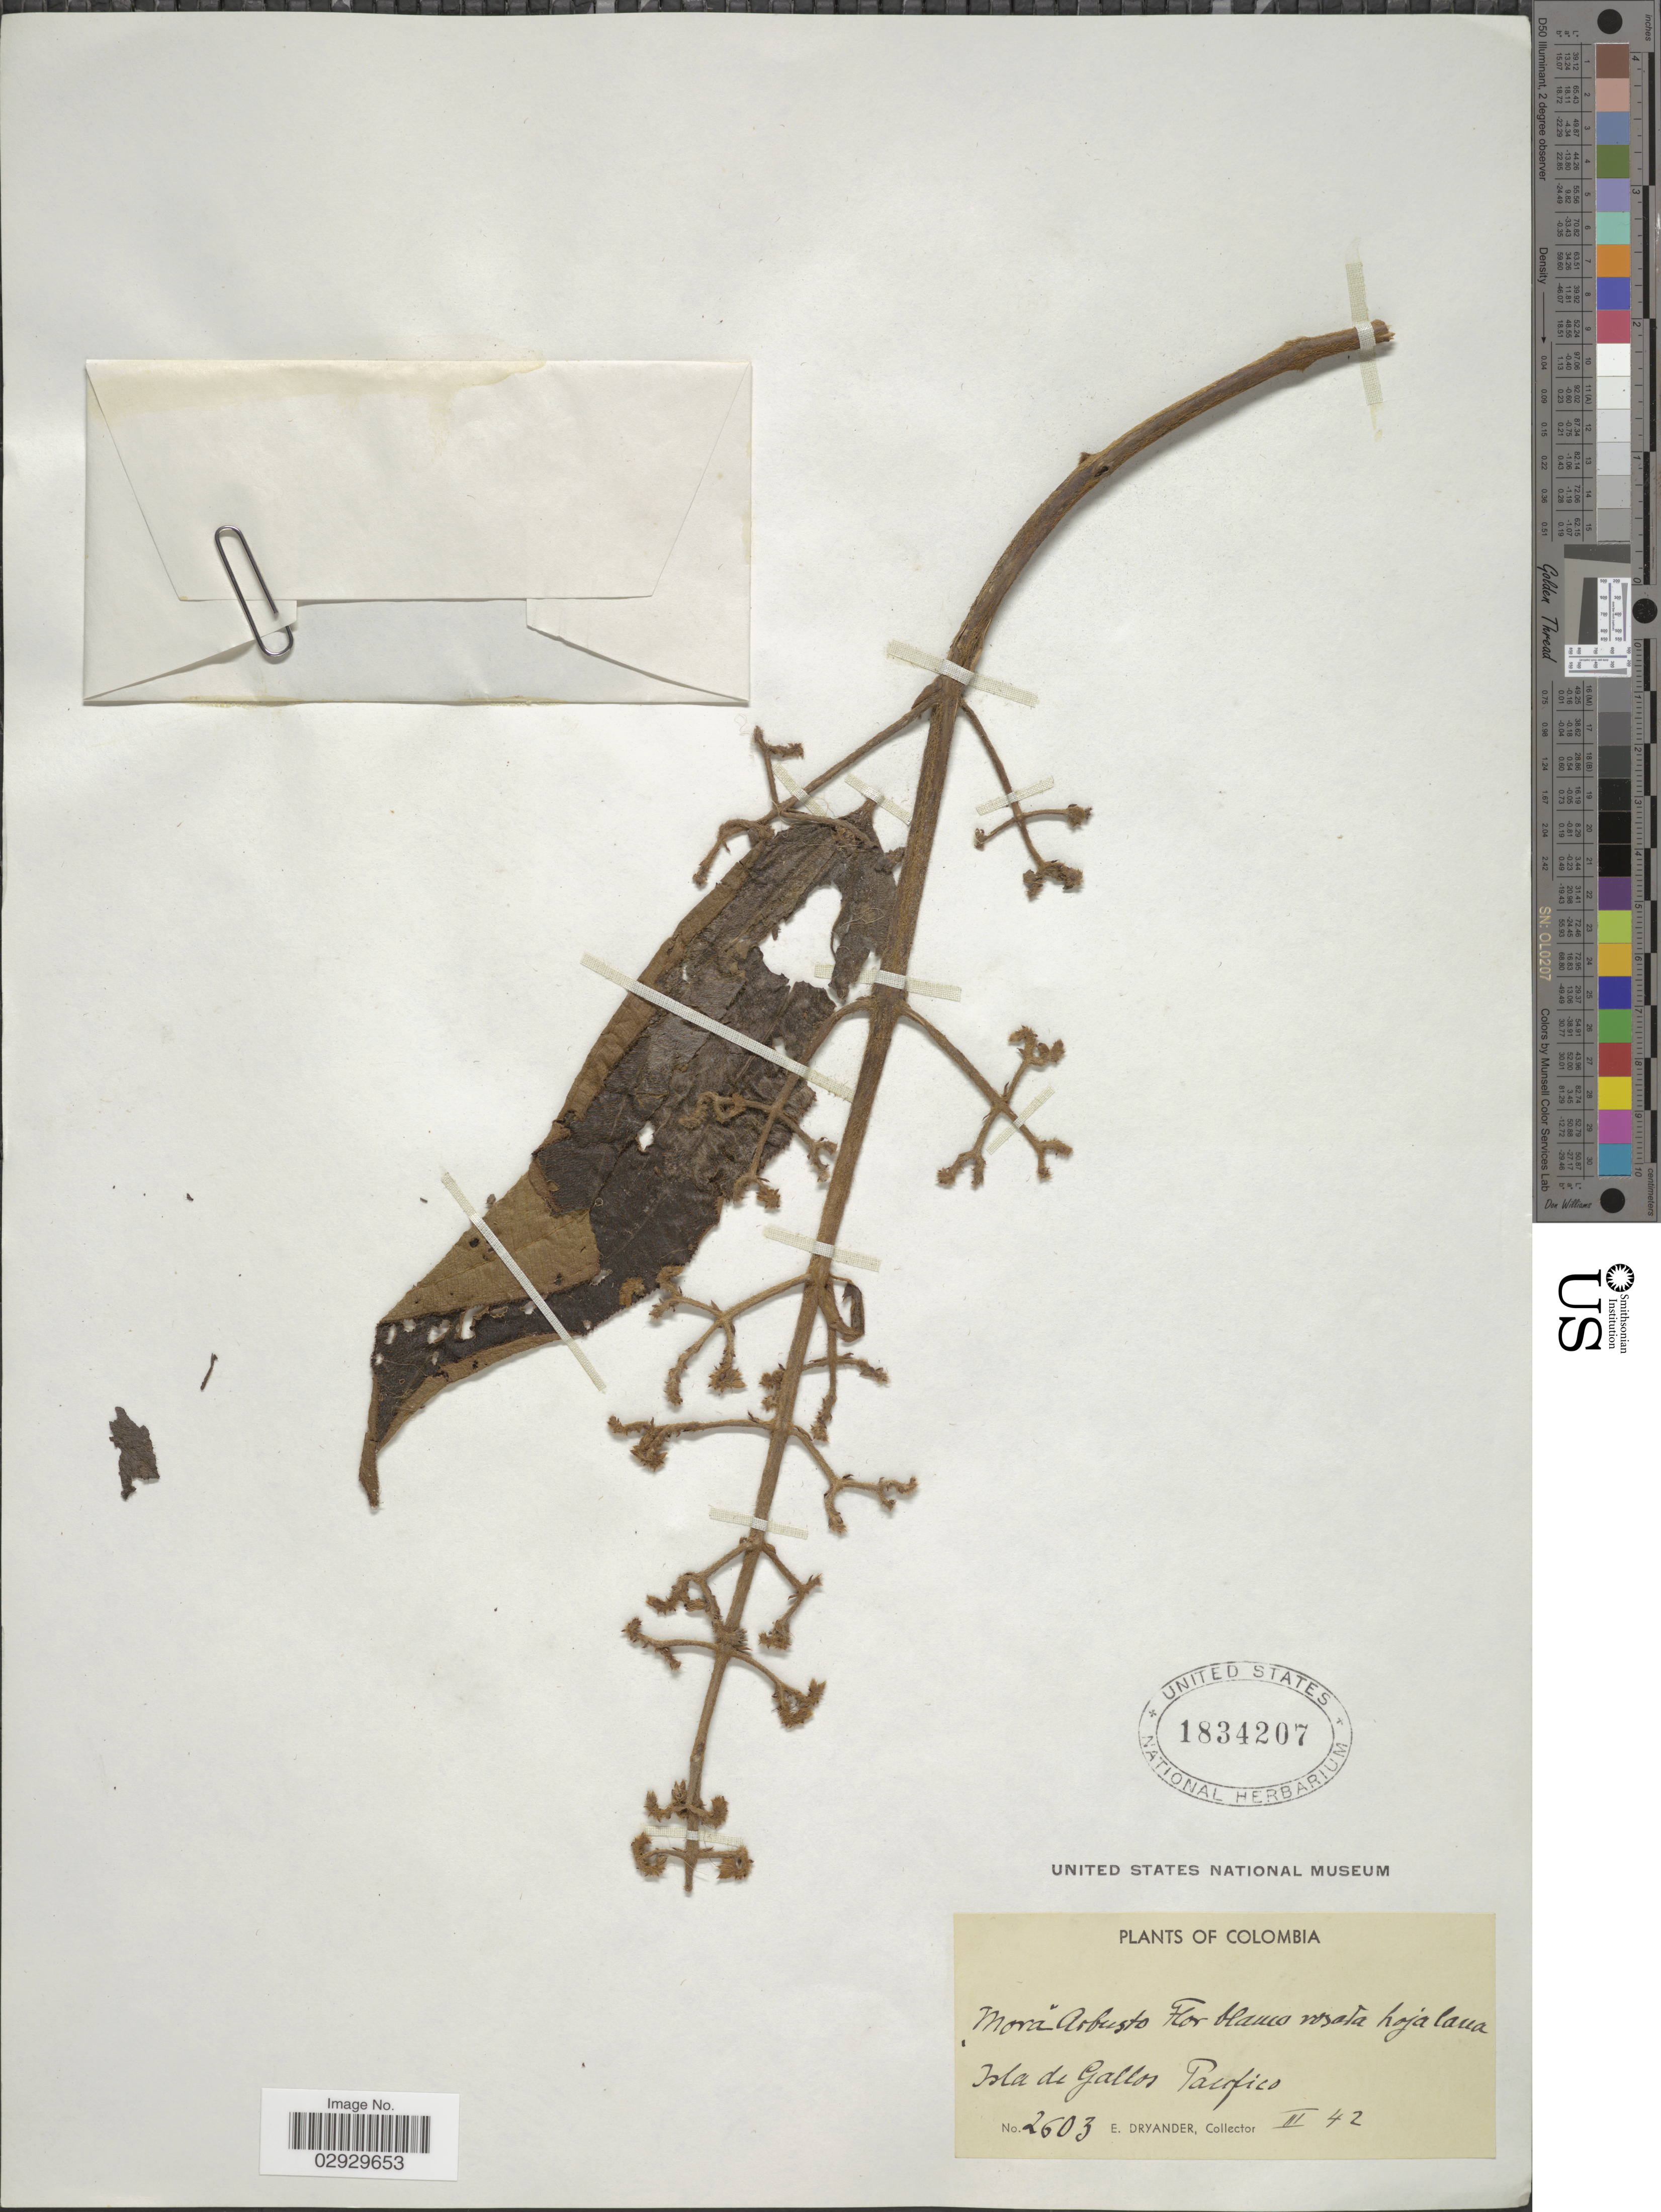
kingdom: Plantae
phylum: Tracheophyta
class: Magnoliopsida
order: Myrtales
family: Melastomataceae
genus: Leandra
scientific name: Leandra granatensis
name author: Gleason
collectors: E. Dryander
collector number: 2603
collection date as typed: Transcribed d/m/y: /3/42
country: Colombia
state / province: Nariño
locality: Isla de Gallos, Pacifico.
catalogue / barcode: US 1834207